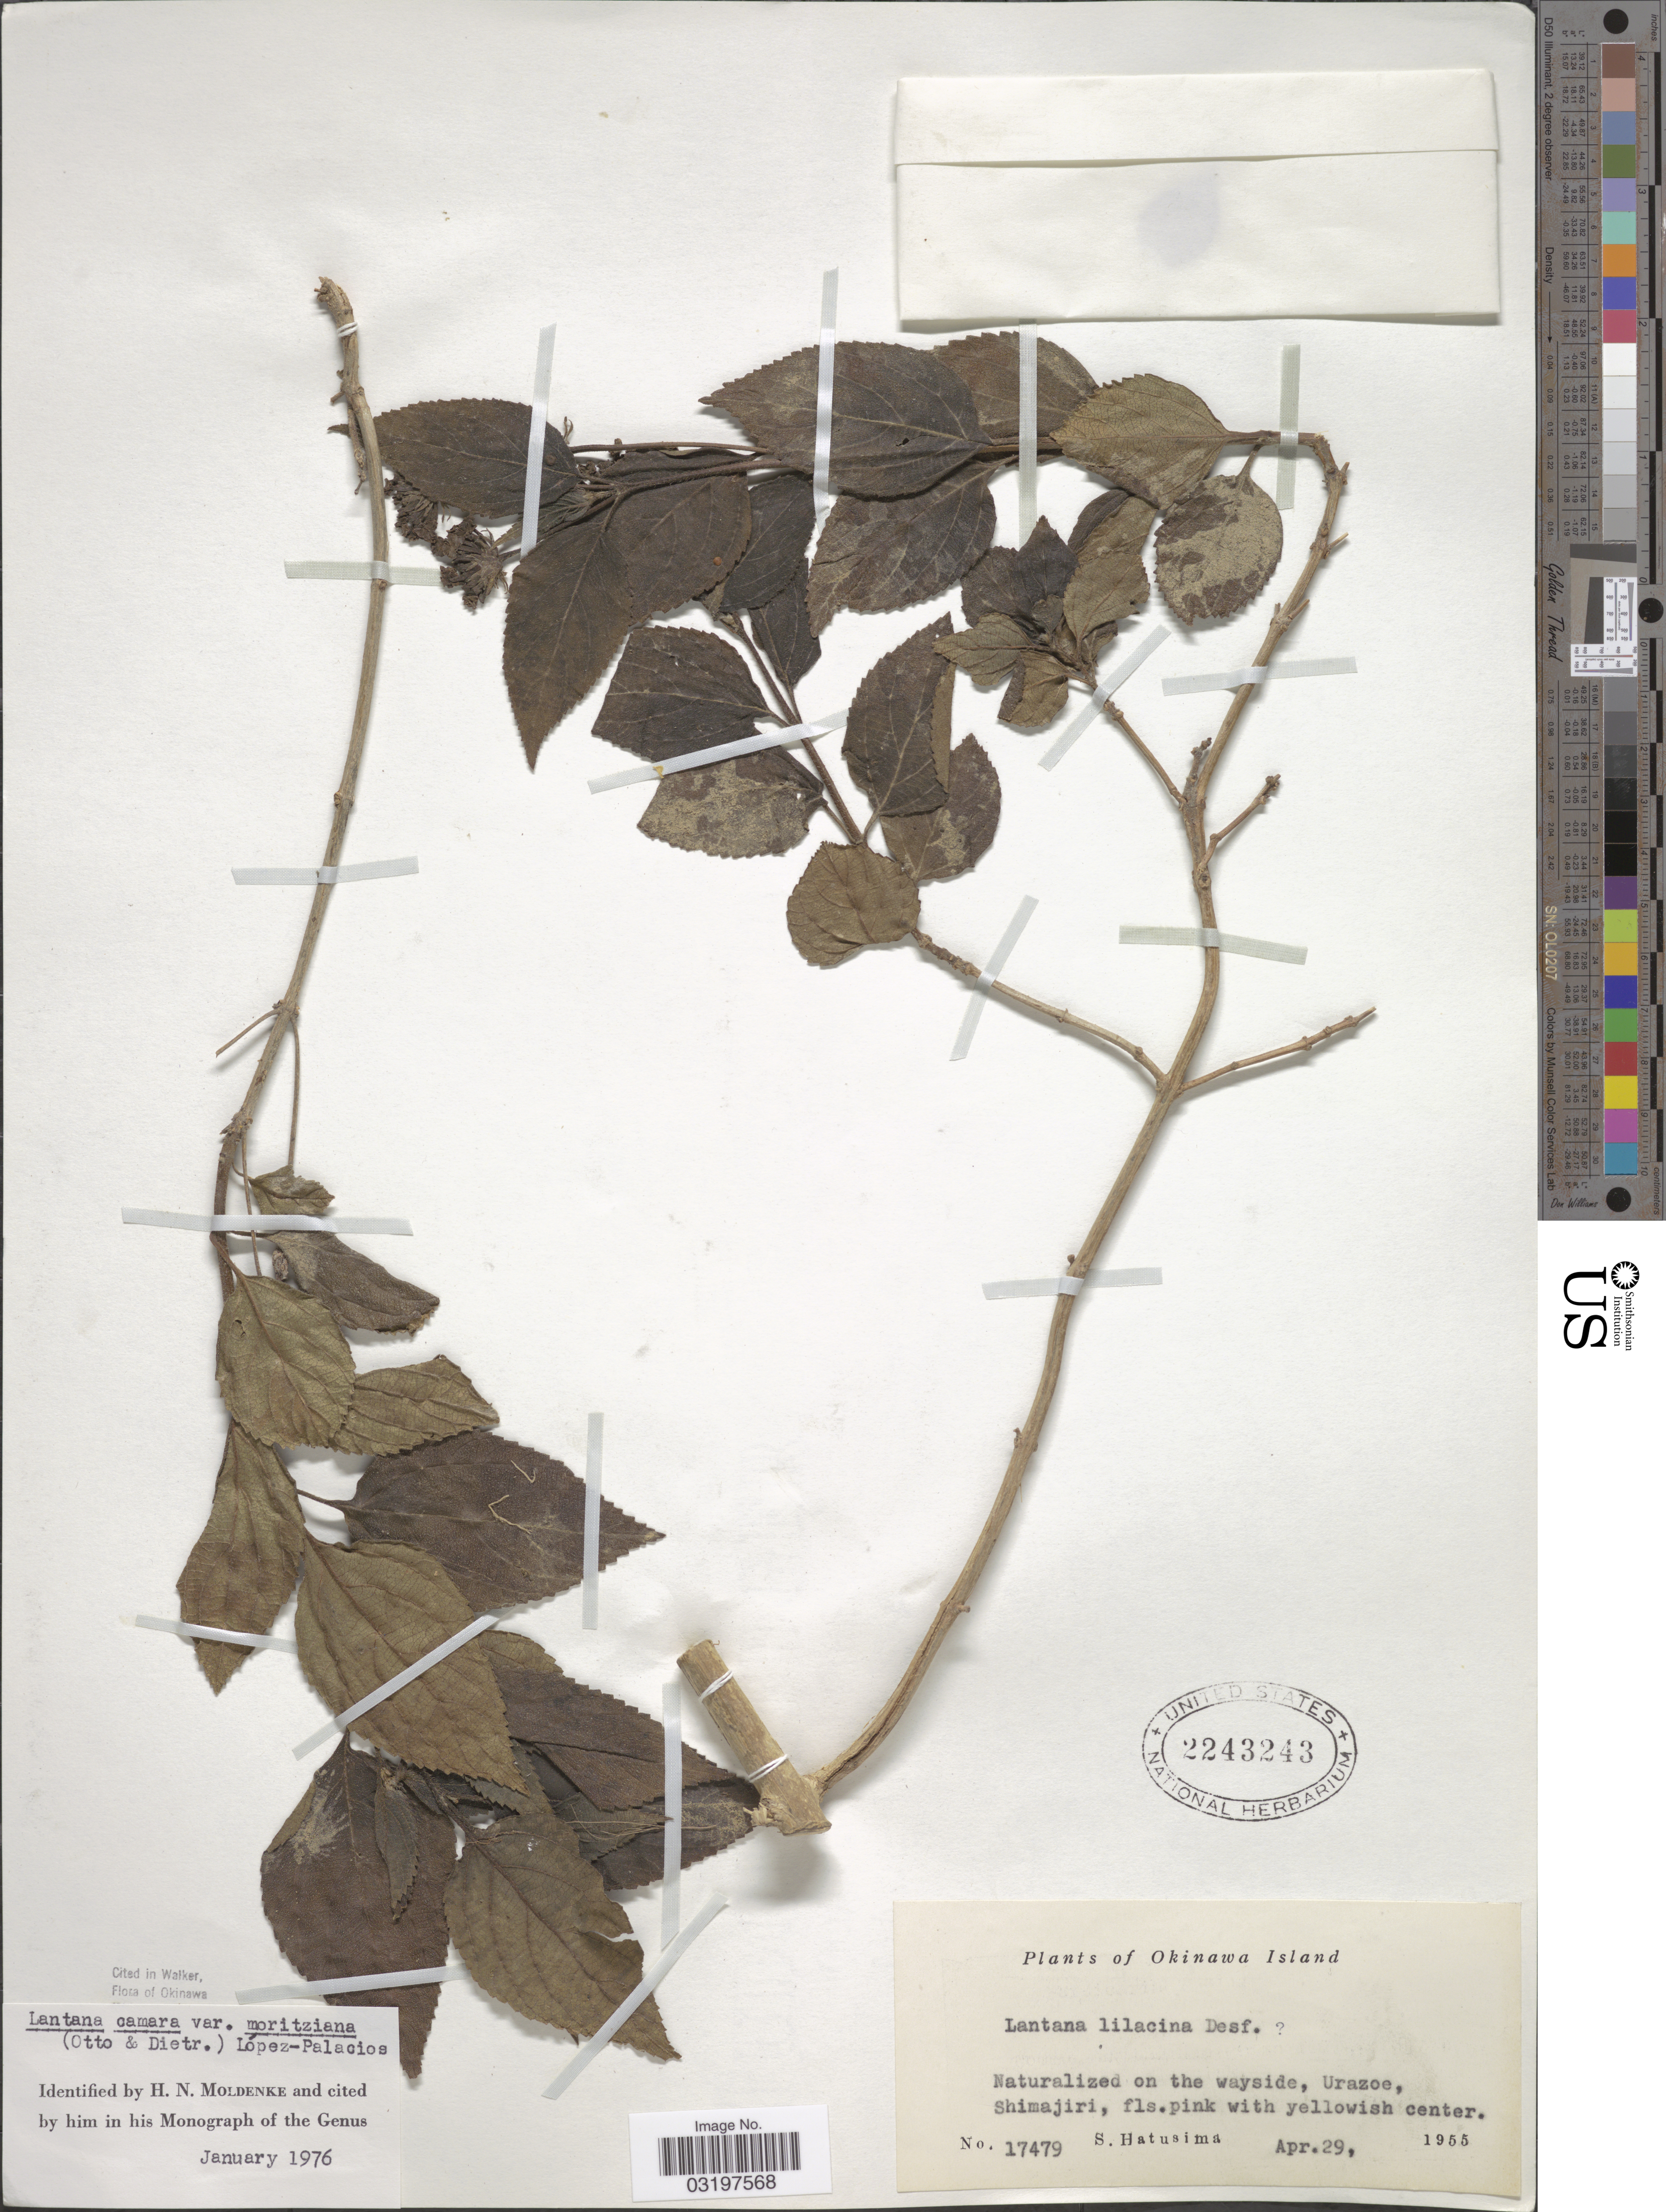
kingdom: Plantae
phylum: Tracheophyta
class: Magnoliopsida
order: Lamiales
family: Verbenaceae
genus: Lantana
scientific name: Lantana camara var. moritziana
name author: (Otto & A. Dietr.) López-Pal.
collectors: S. Hatusima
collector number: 17479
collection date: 1955-04-29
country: Japan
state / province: Okinawa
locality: Urazoe, Shimajiri.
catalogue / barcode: US 2243243